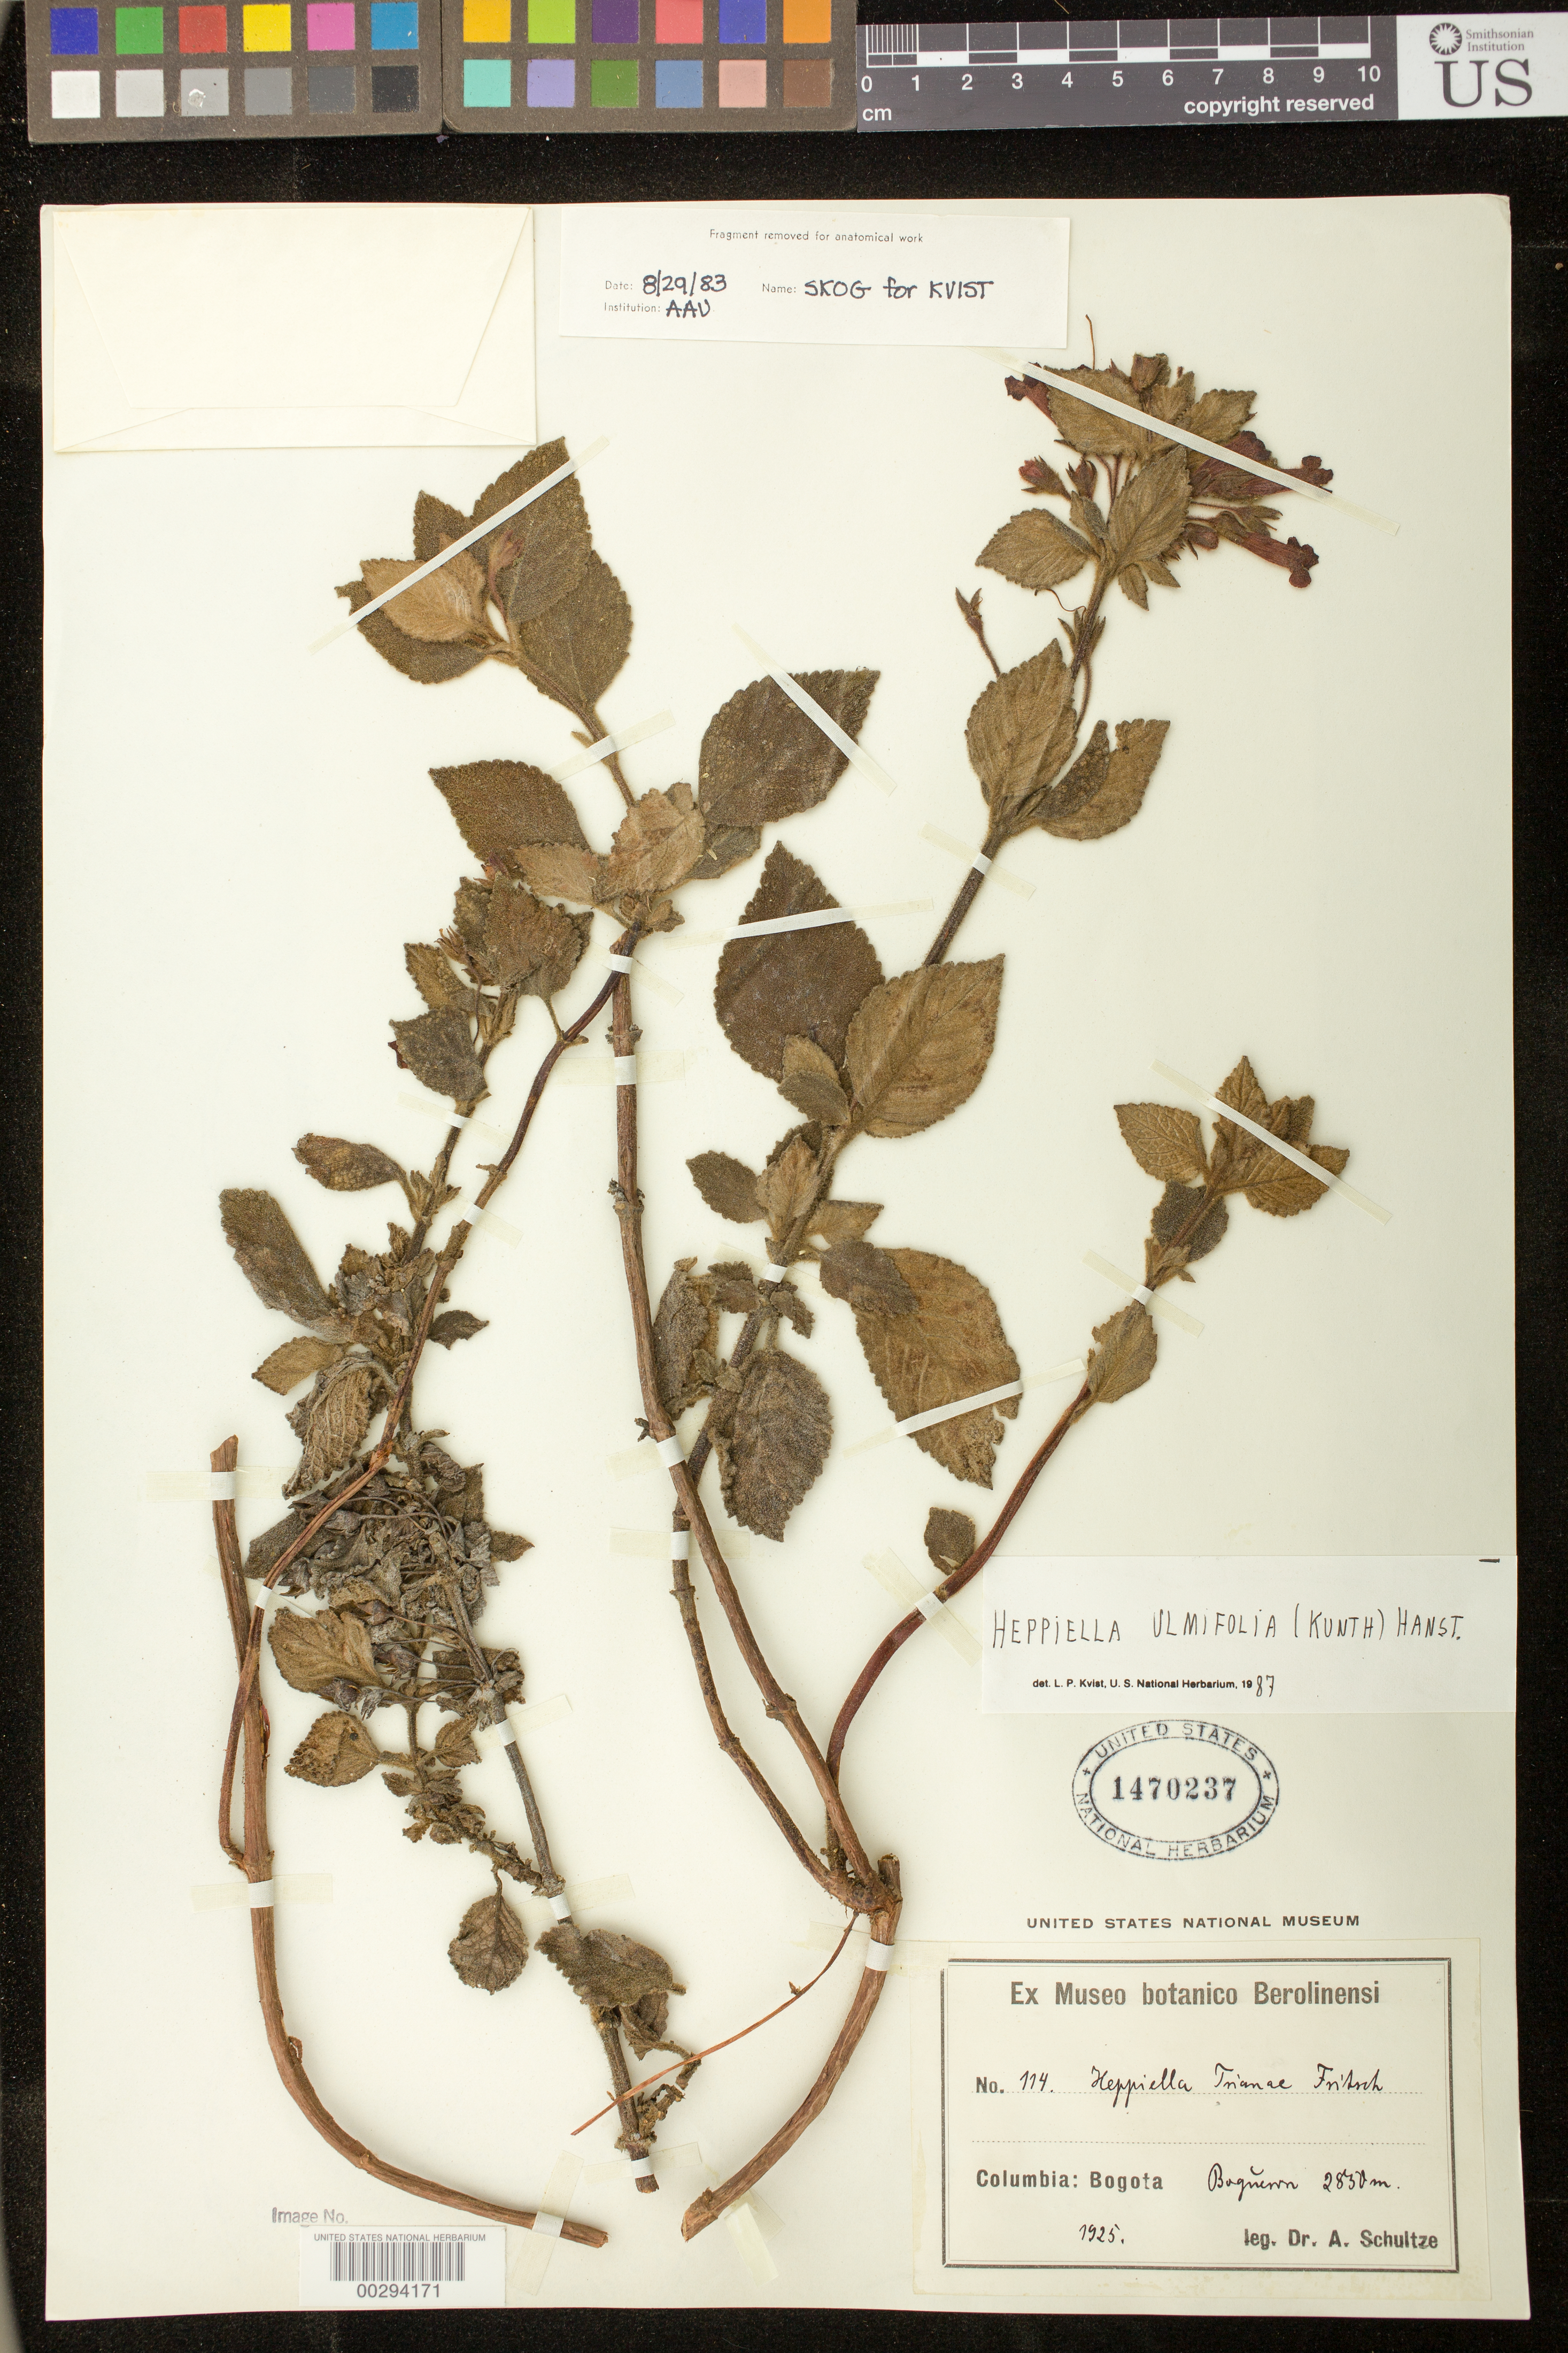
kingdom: Plantae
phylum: Tracheophyta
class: Magnoliopsida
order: Lamiales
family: Gesneriaceae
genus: Heppiella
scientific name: Heppiella ulmifolia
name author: (Kunth) Hanst.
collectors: A. Schultze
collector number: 114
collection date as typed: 1925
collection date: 1925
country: Colombia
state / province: Cundinamarca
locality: Bogota, Boqueron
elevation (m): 2850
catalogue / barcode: US 1470237